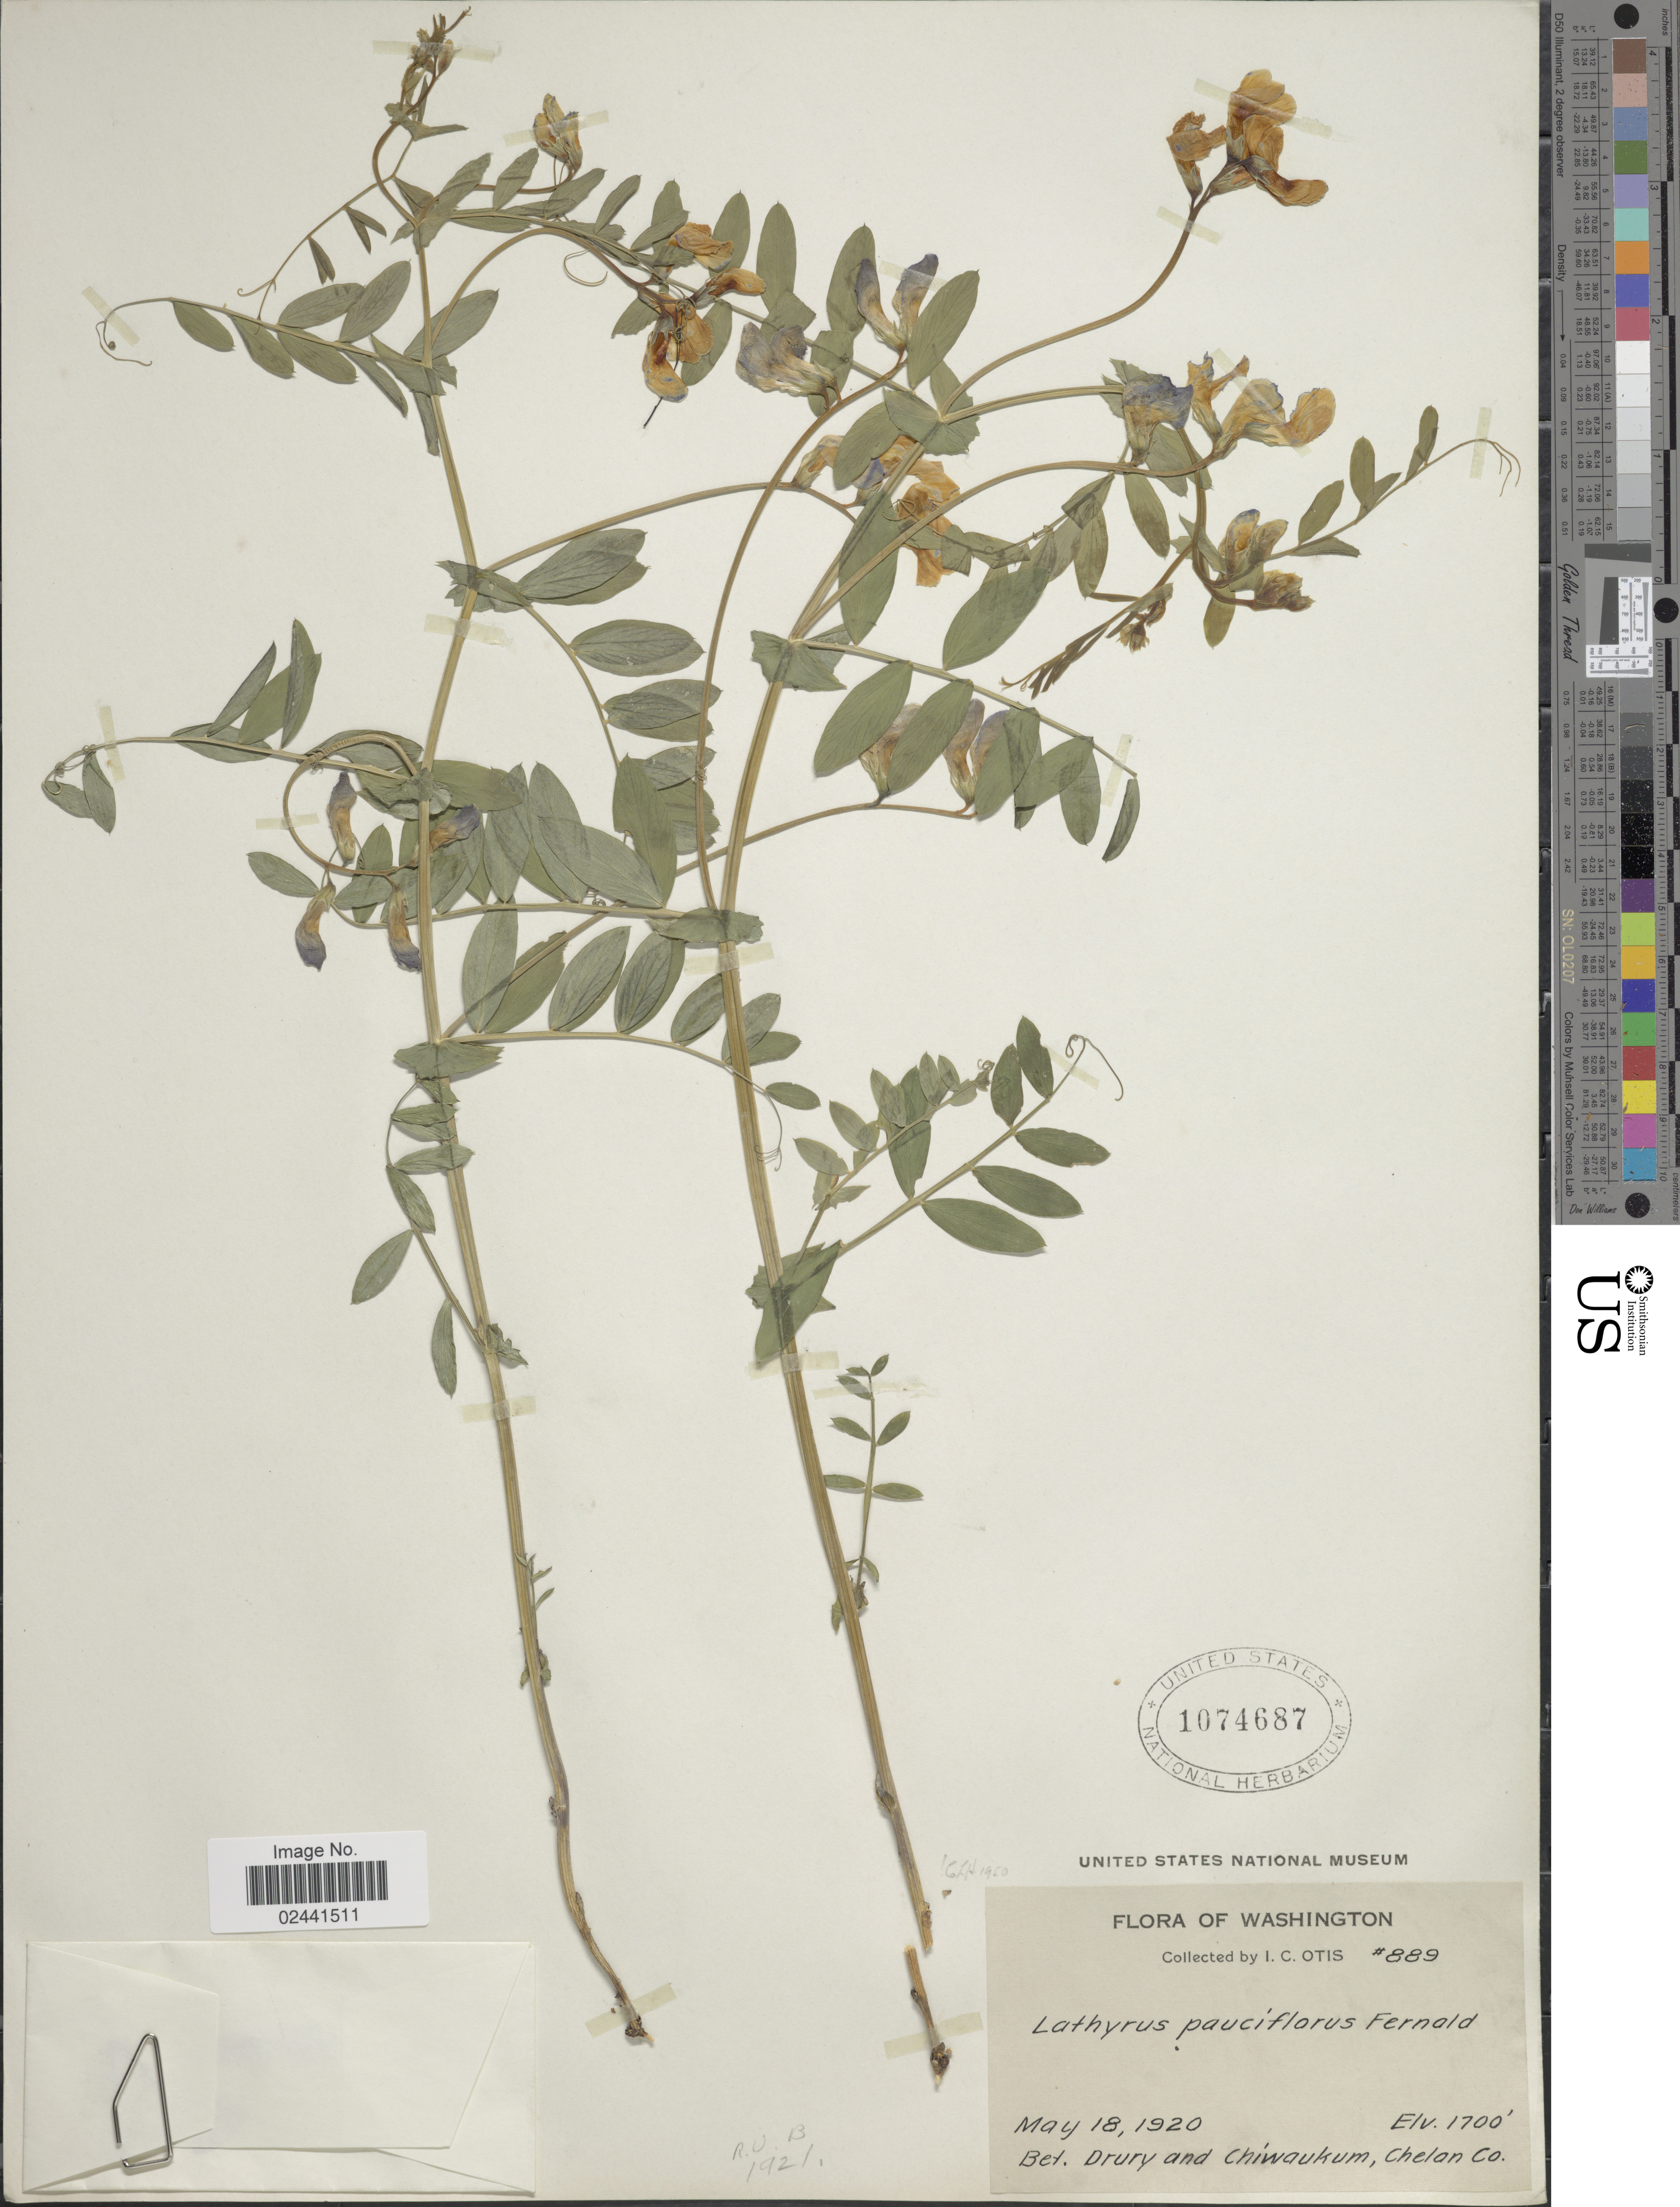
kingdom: Plantae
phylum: Tracheophyta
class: Magnoliopsida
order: Fabales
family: Fabaceae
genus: Lathyrus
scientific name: Lathyrus pauciflorus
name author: Fernald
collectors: I. C. Otis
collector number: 889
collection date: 1920-05-18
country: United States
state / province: Washington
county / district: Chelan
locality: Bet. Drury and Chiwaukum, Chelan Co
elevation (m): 518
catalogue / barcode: US 1074687